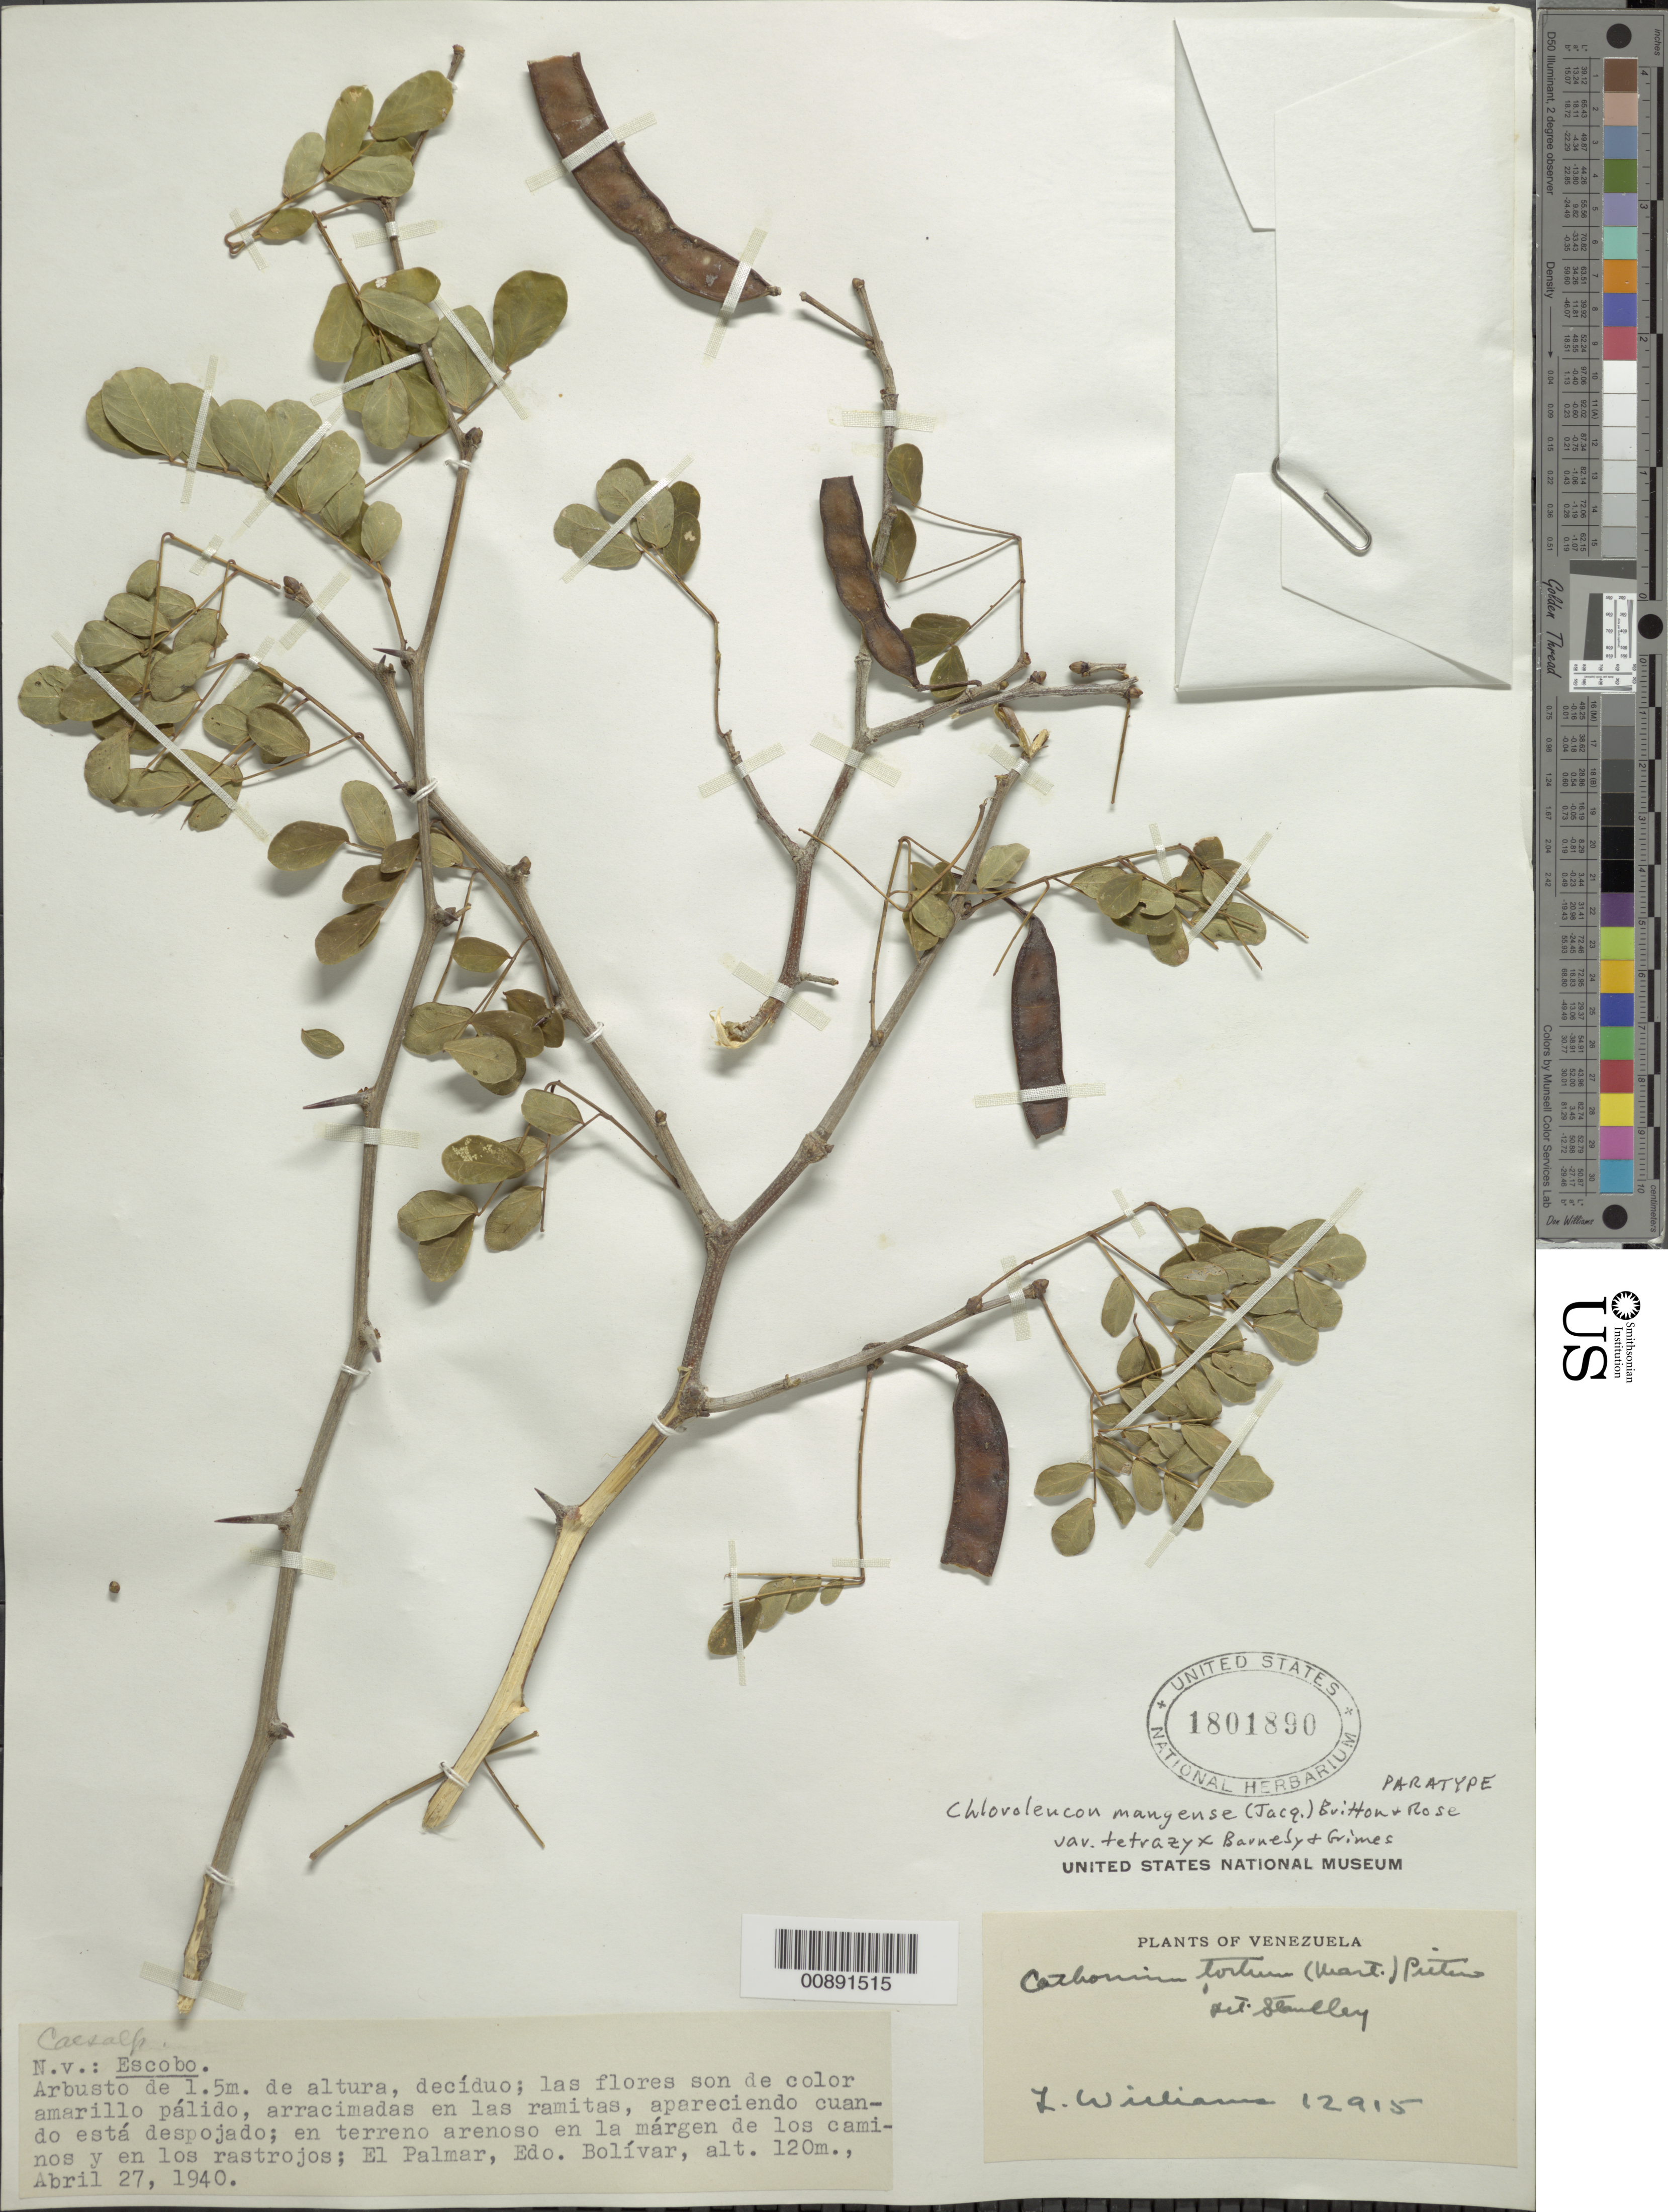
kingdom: Plantae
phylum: Tracheophyta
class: Magnoliopsida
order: Fabales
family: Fabaceae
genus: Chloroleucon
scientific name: Chloroleucon mangense var. tetrazyx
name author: Barneby & J.W. Grimes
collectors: Ll. Williams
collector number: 12915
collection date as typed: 27-Apr-40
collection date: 1940-04-27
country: Venezuela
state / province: Bolívar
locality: El Palmar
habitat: Terreno arenoso en la margen de los caminos y en los rastrojos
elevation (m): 120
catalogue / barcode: US 1801890